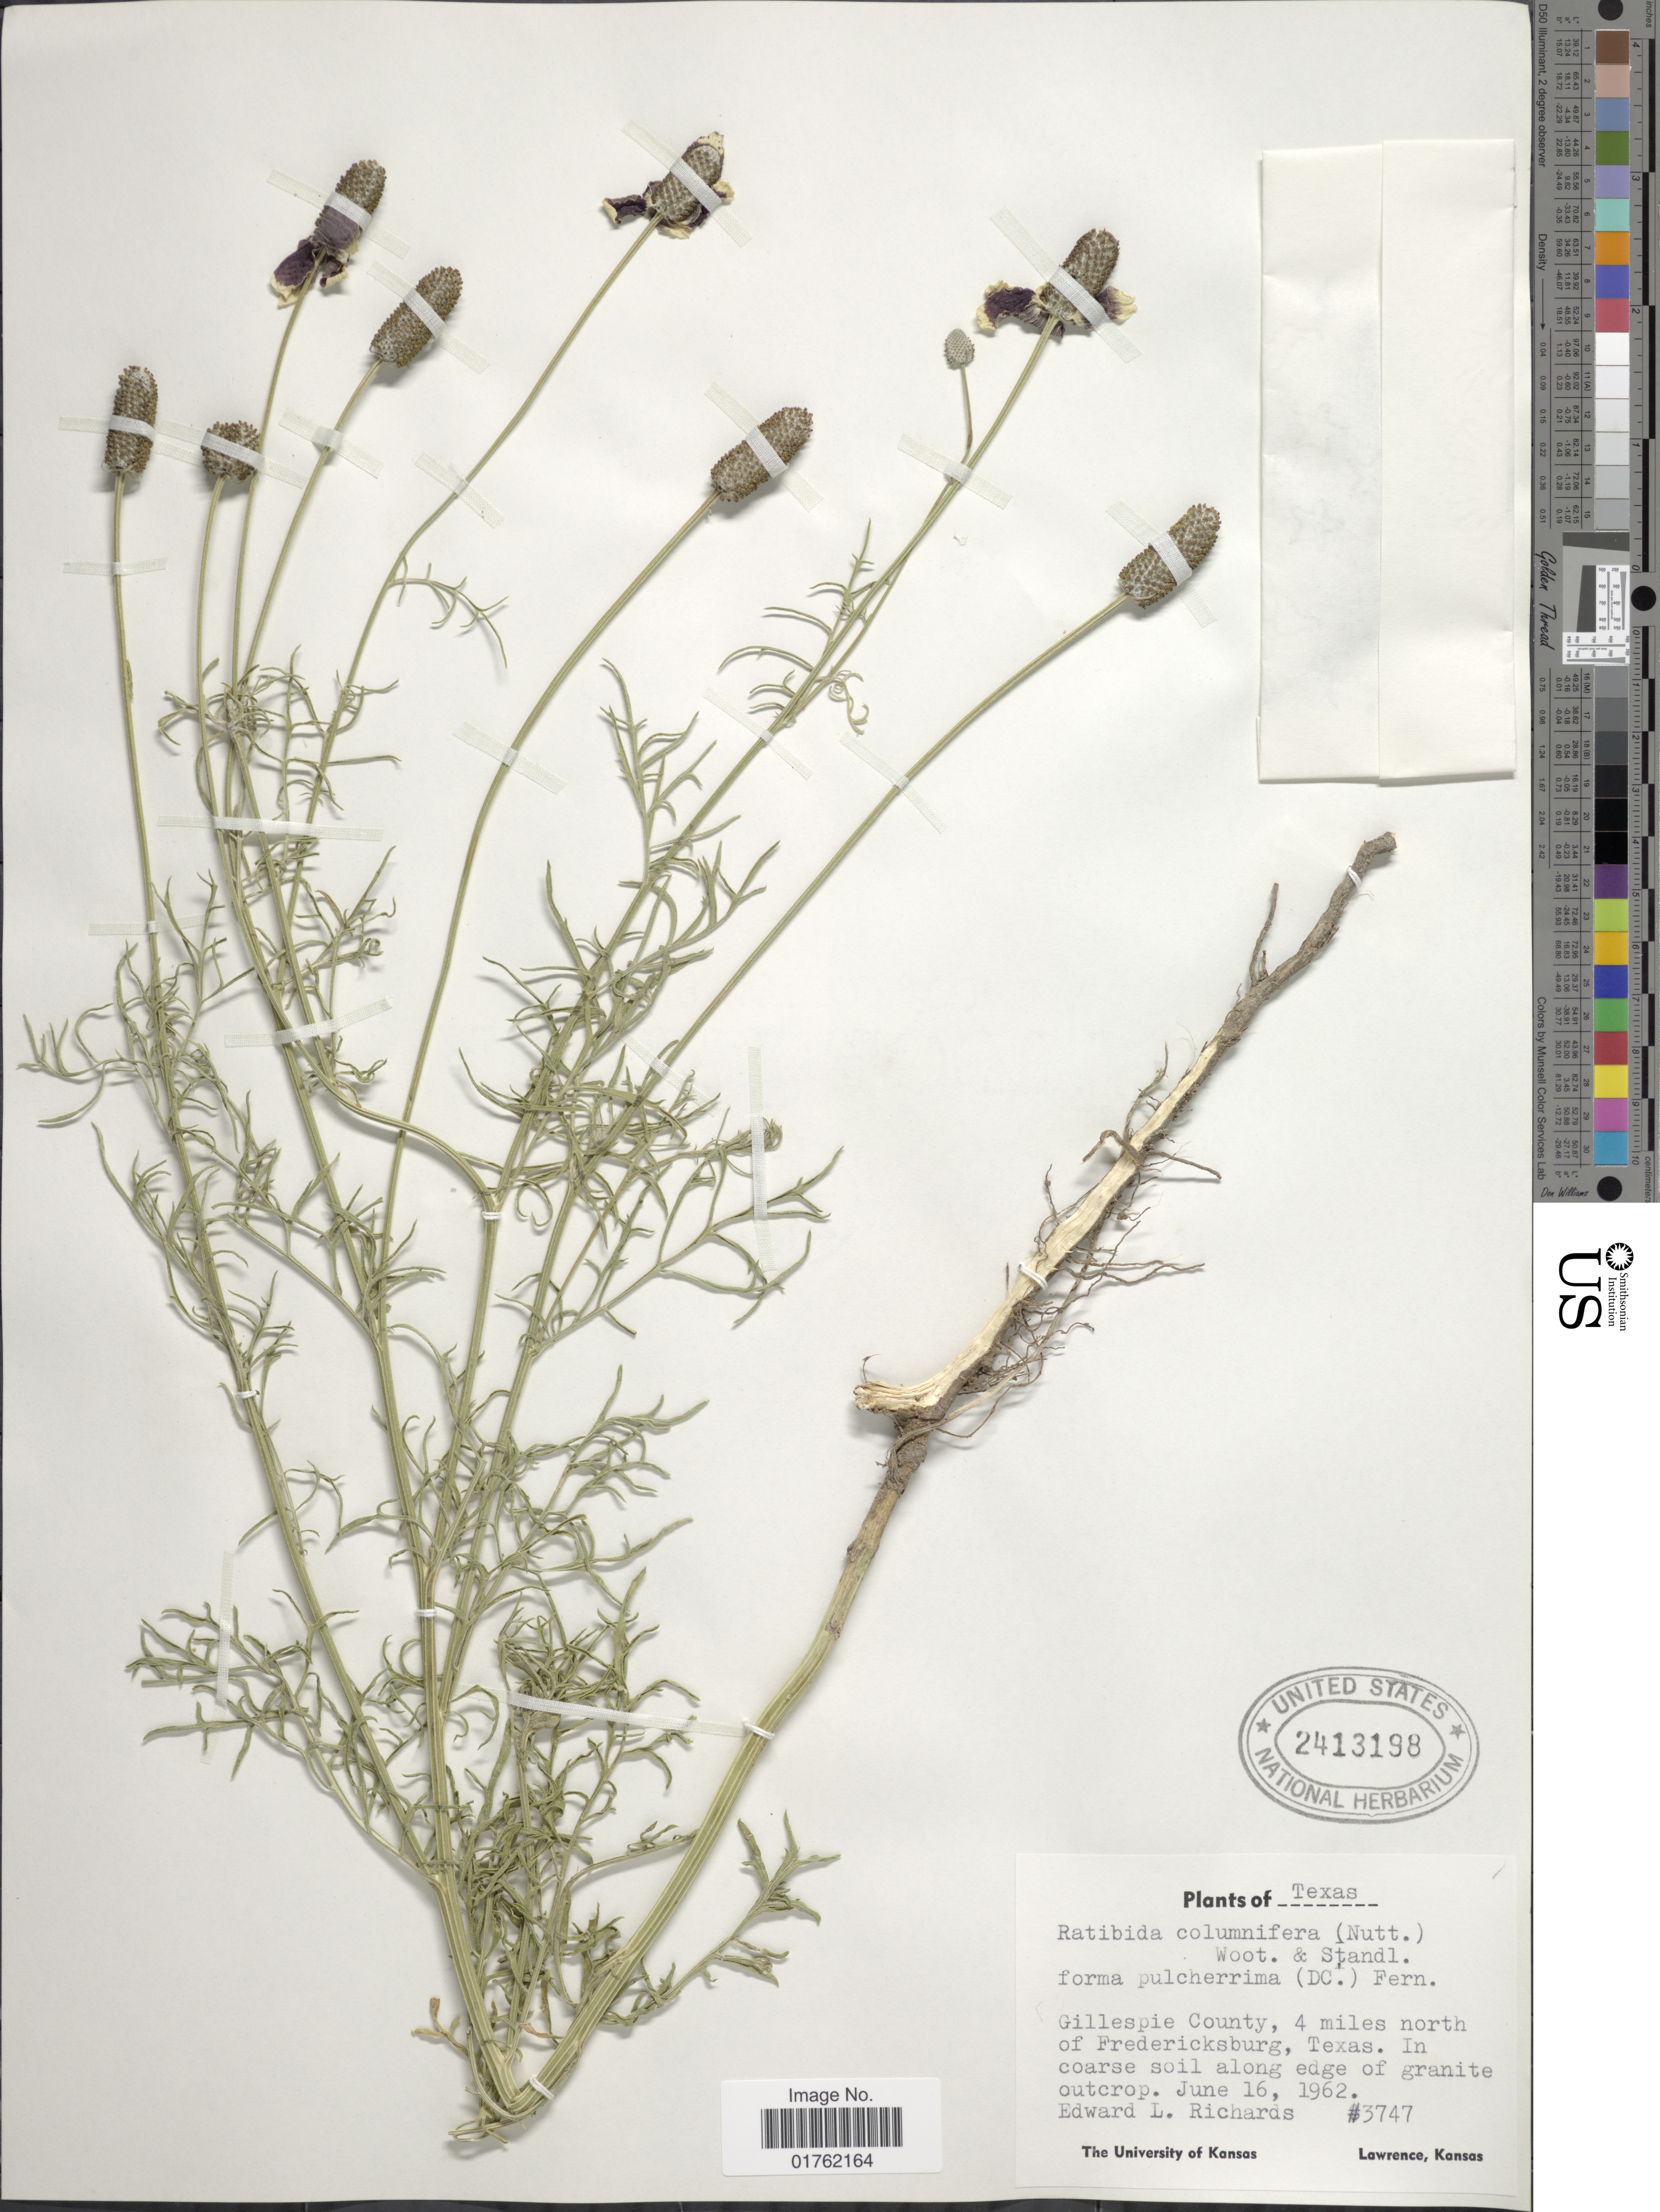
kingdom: Plantae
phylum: Tracheophyta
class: Magnoliopsida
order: Asterales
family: Asteraceae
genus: Ratibida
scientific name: Ratibida columnaris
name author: (Pursh) D. Don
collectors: E. Richards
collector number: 3747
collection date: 1962-06-16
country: United States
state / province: Texas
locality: Gillespie County, 4 miles north of Fredericksburg. In coarse soil along edge of granite outcrop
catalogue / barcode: US 2413198